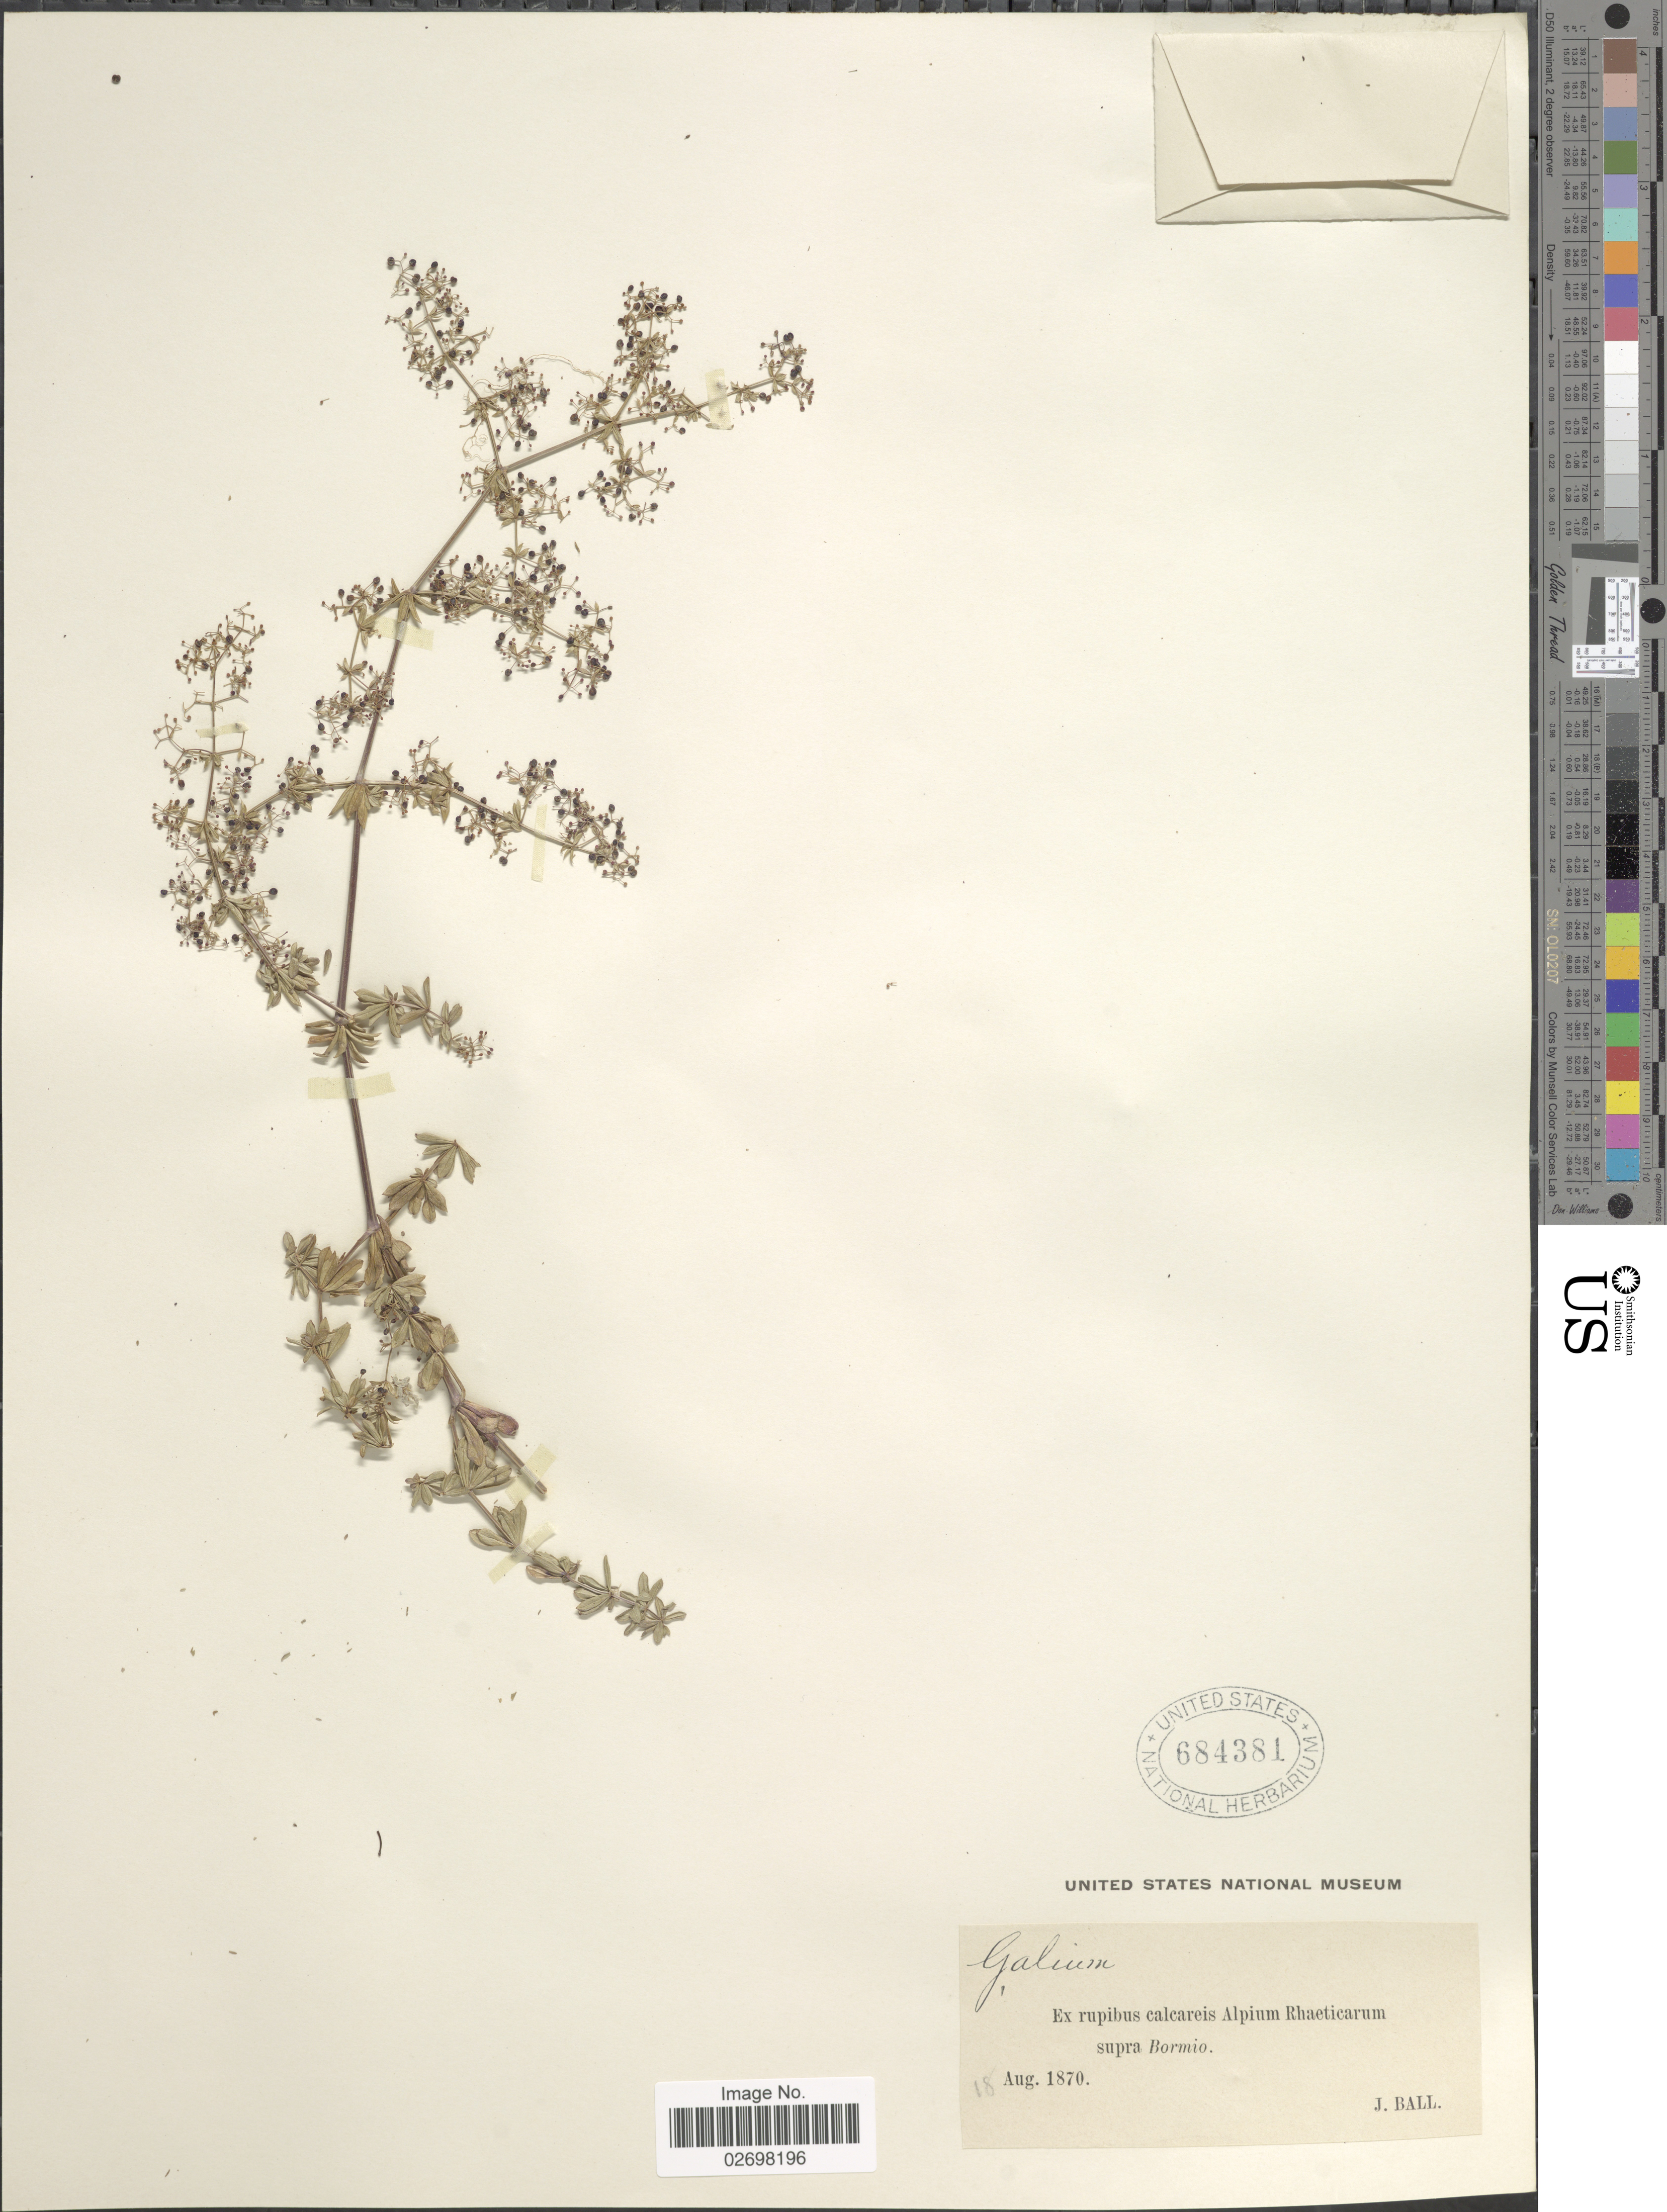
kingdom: Plantae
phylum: Tracheophyta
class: Magnoliopsida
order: Gentianales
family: Rubiaceae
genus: Galium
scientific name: Galium sp.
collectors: J. Ball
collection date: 1870-08-18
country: Italy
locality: Rupibus calcareis Alpium Rhaeticarum supra Bormio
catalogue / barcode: US 684381